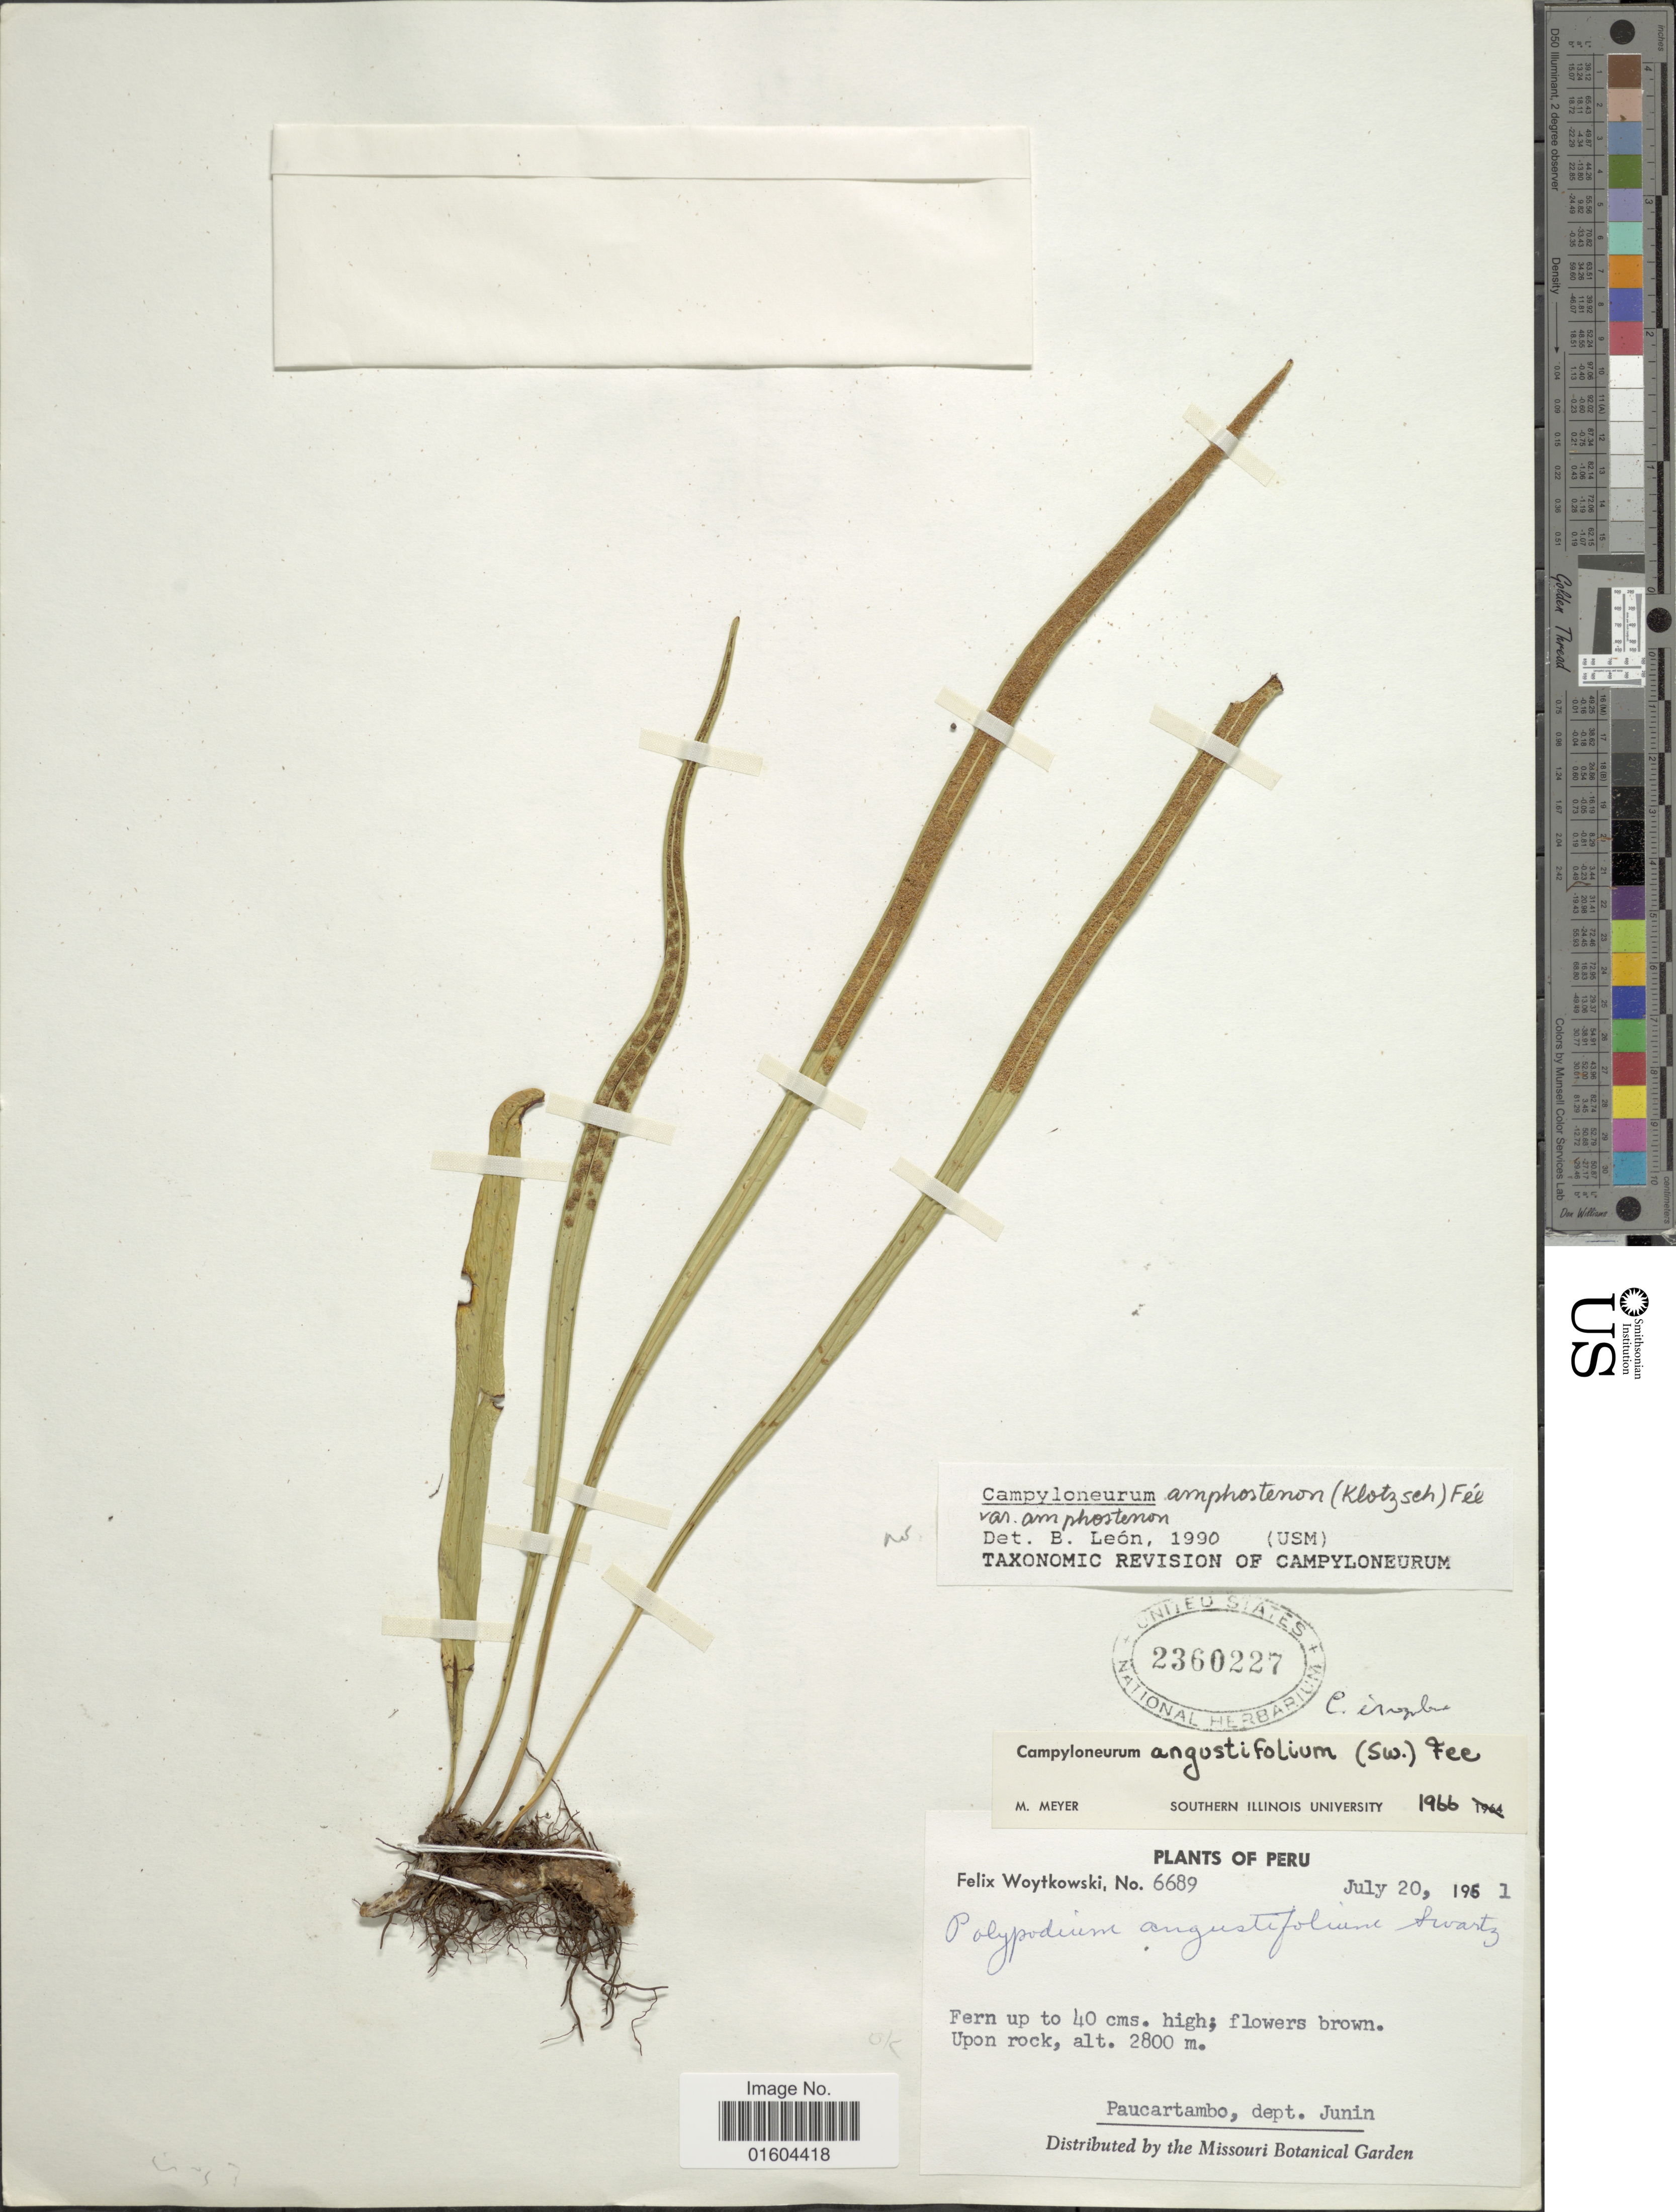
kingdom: Plantae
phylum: Tracheophyta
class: Polypodiopsida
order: Polypodiales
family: Polypodiaceae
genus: Campyloneurum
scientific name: Campyloneurum irregulare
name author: Lellinger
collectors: F. Woytkowski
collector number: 6689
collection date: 1951-07-20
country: Peru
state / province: Junín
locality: Upon rock, Paucartambo, dept. Junin.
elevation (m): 2800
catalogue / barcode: US 2360227